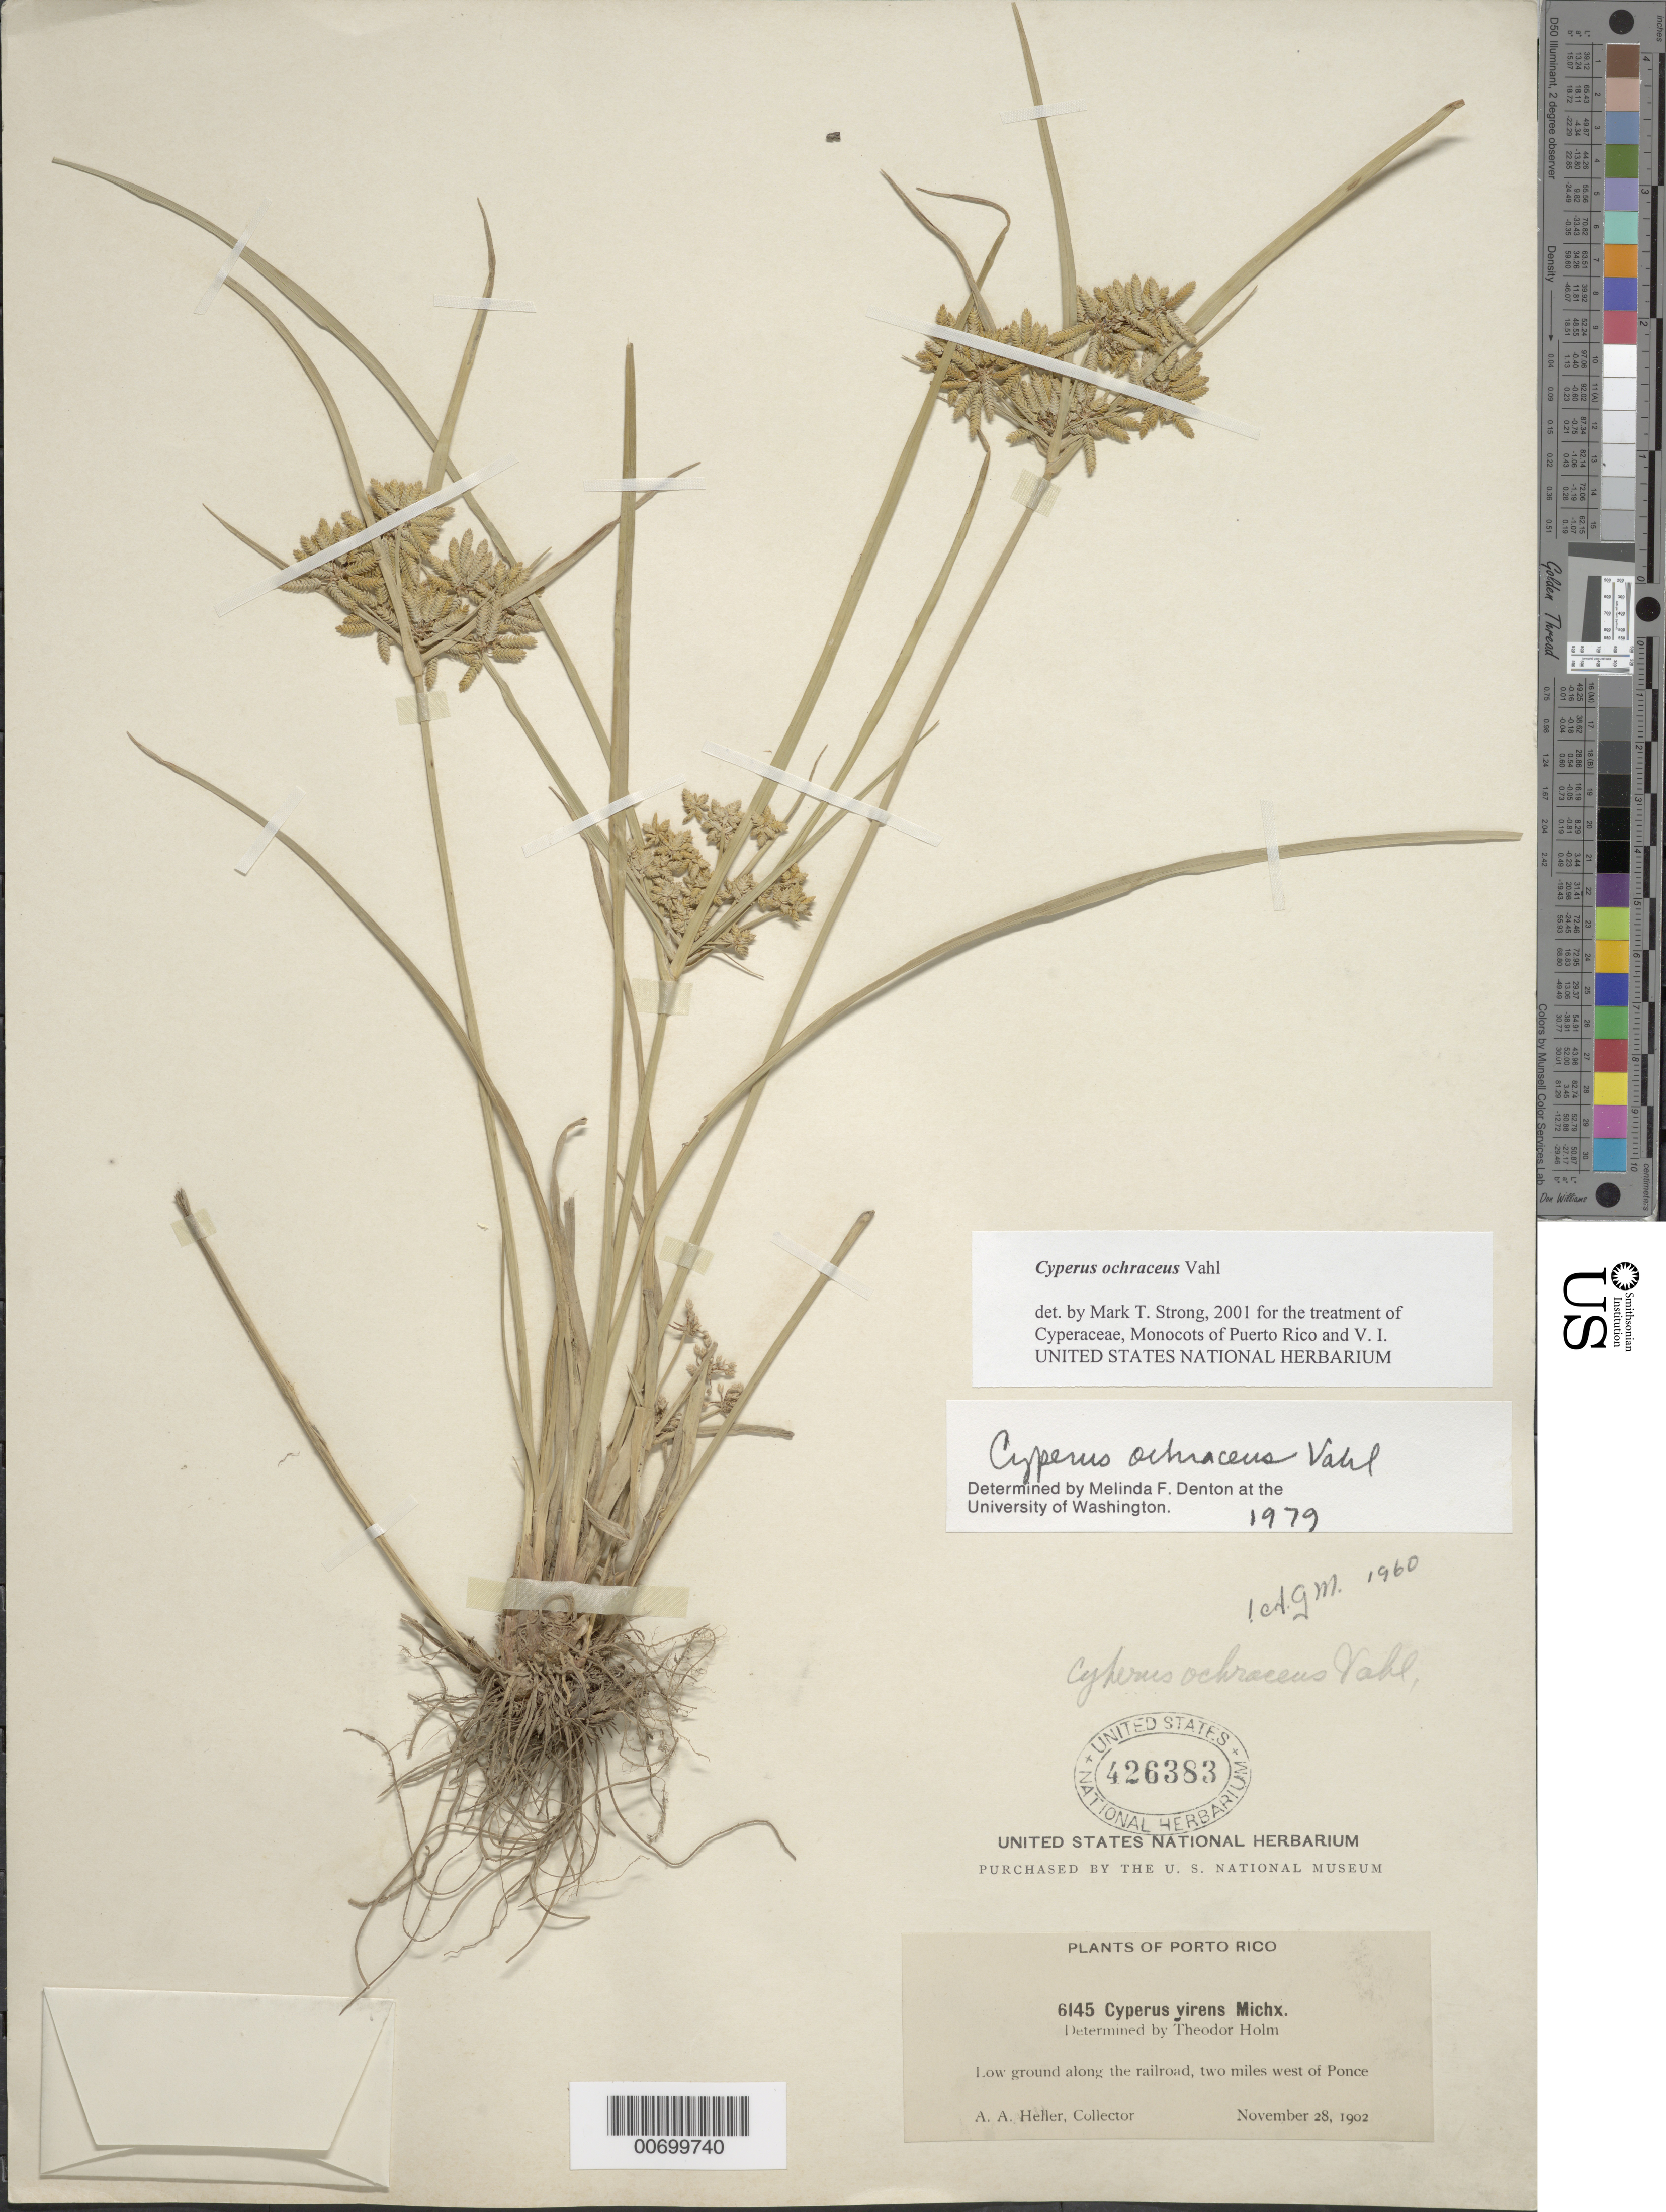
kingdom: Plantae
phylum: Tracheophyta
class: Liliopsida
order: Poales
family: Cyperaceae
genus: Cyperus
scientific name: Cyperus ochraceus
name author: Vahl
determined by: Strong, M. T., (US), Smithsonian Institution - National Museum of Natural History (UNITED STATES)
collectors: A. A. Heller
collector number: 6145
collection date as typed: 28 Nov 1902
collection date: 1902-11-28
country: Puerto Rico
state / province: Ponce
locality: Two mi. W of Ponce.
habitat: Low ground along the railroad.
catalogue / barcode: US 426383